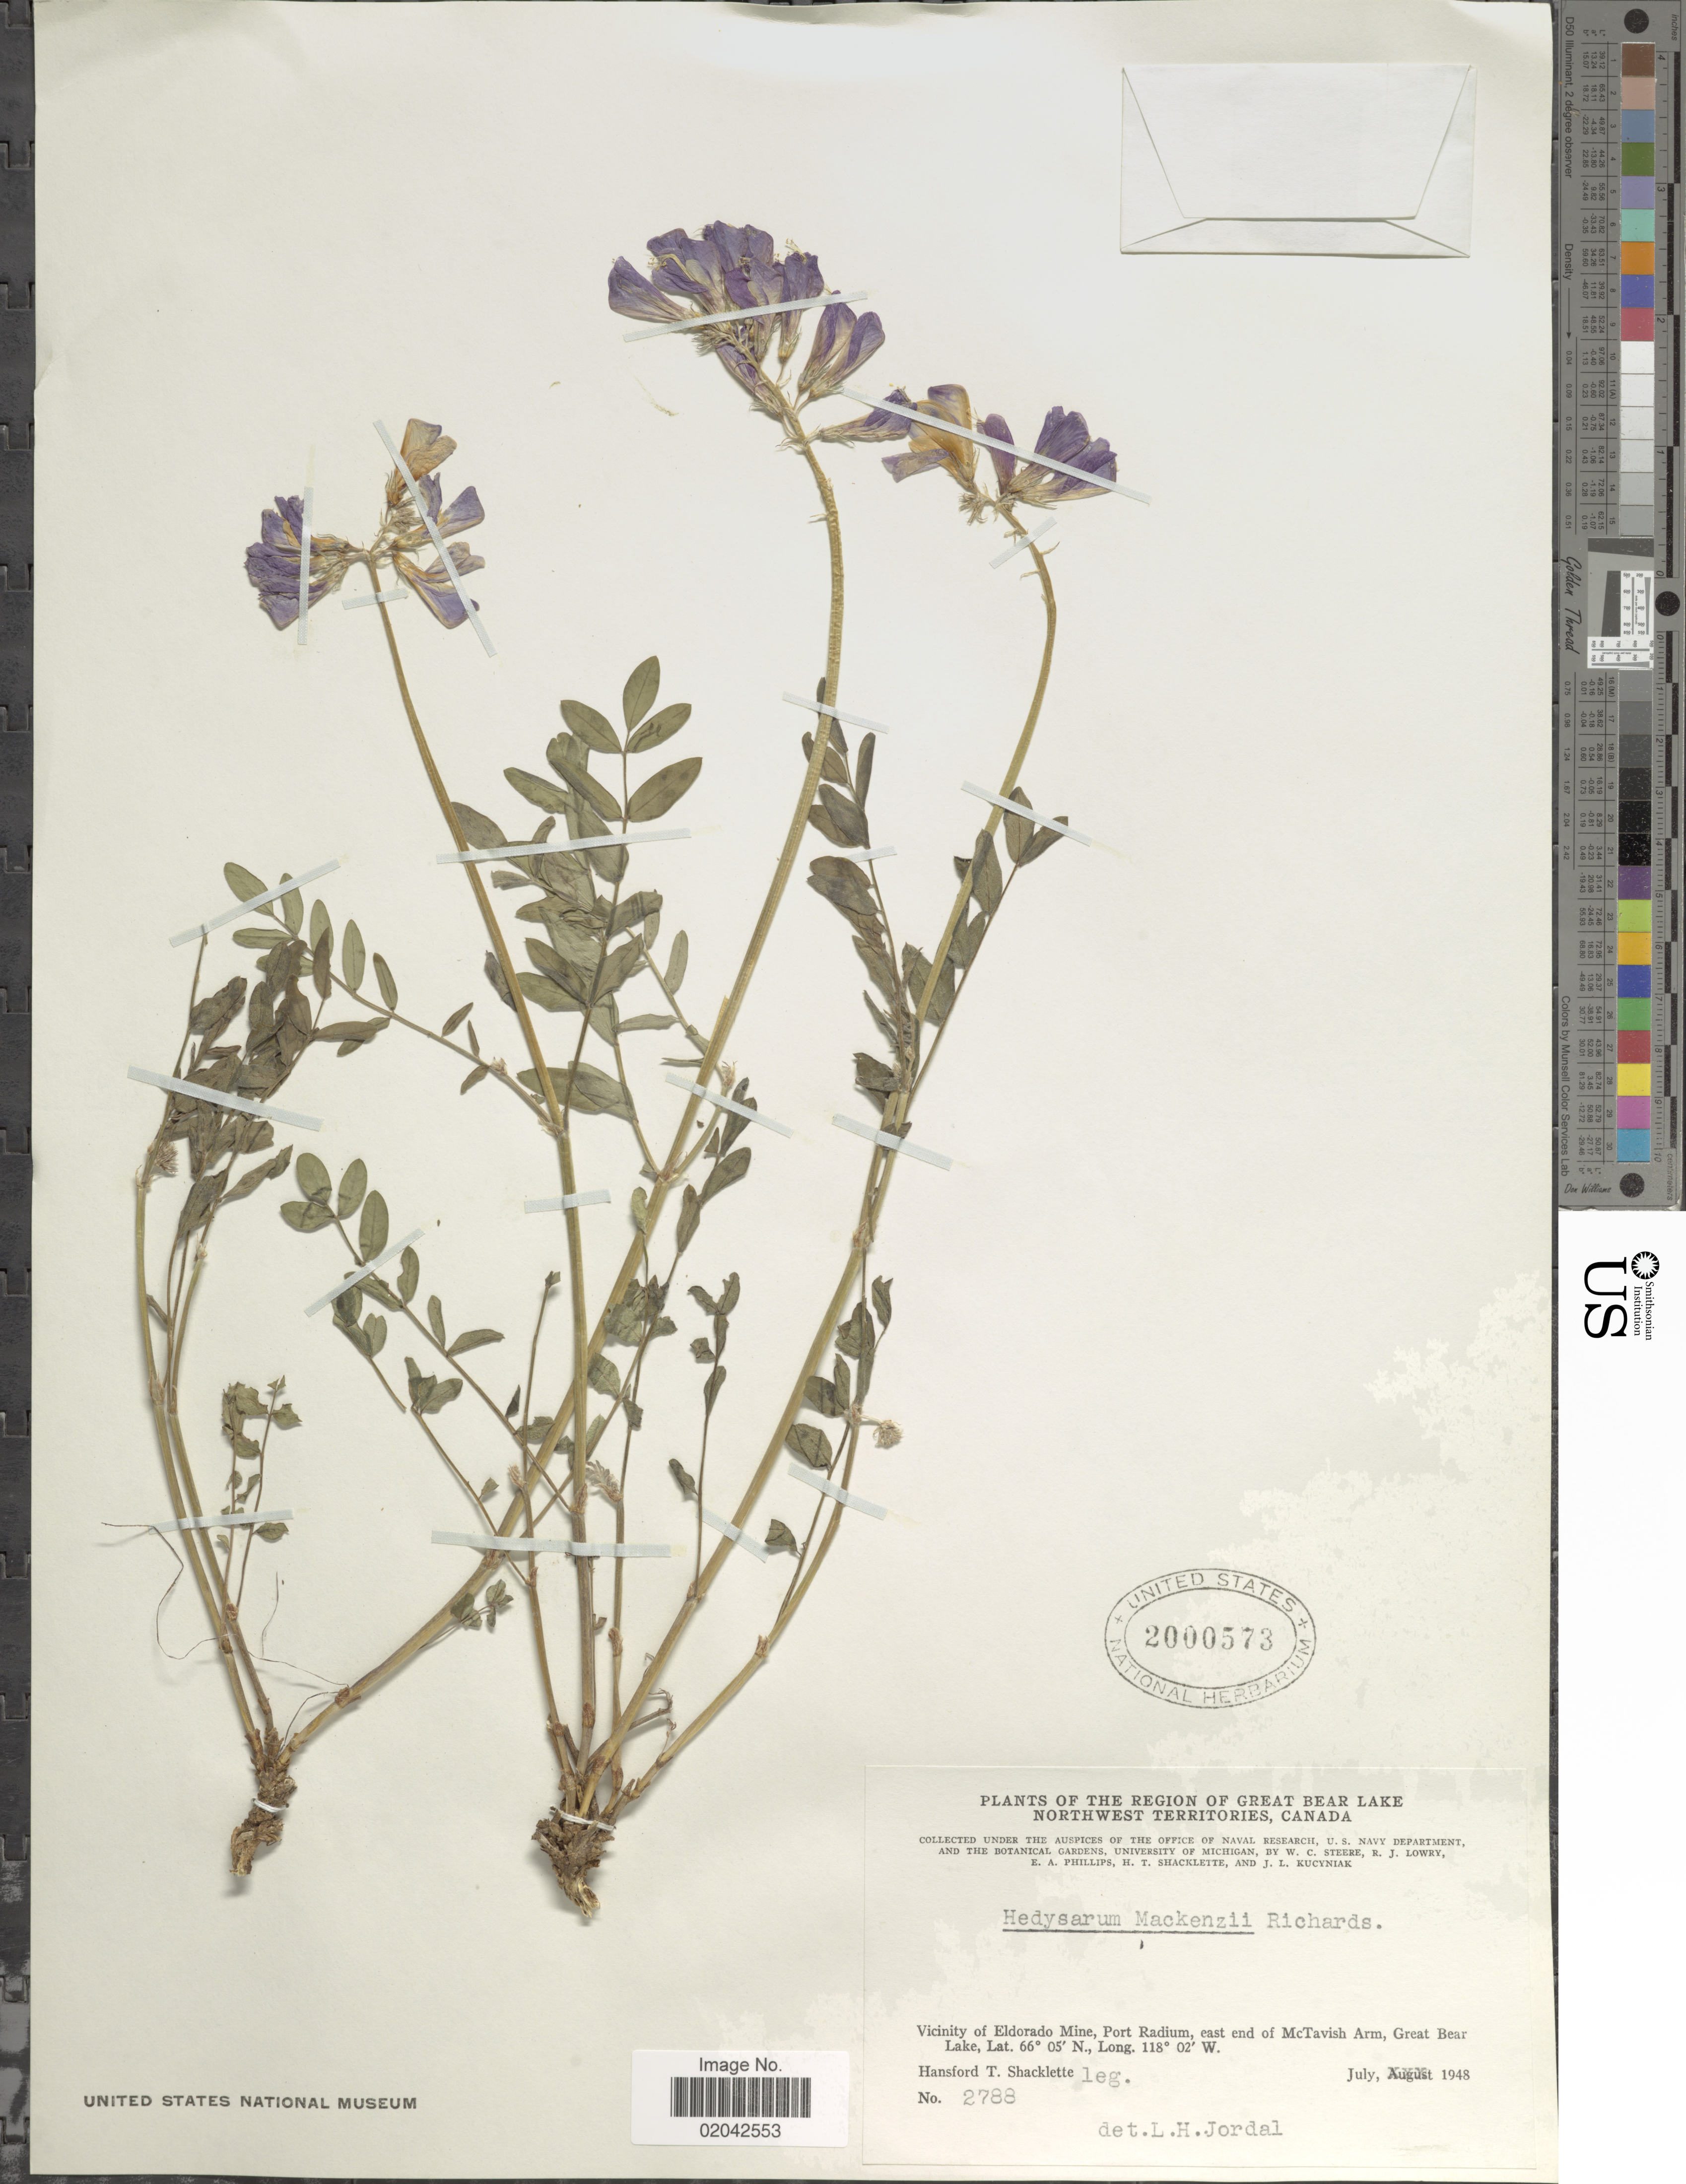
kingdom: Plantae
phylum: Tracheophyta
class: Magnoliopsida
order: Fabales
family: Fabaceae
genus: Hedysarum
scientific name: Hedysarum mackenziei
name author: Richardson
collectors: H. Shacklette, W. C. Steere, R. Lowry, E. Phillips & et al.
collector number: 2788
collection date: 1948-07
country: Canada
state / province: Northwest Territories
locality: The region of Great Bear Lake, vicinity of Eldorado Mine, Port Radium, east end of McTavish Arm, Great Bear Lake.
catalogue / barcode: US 2000573